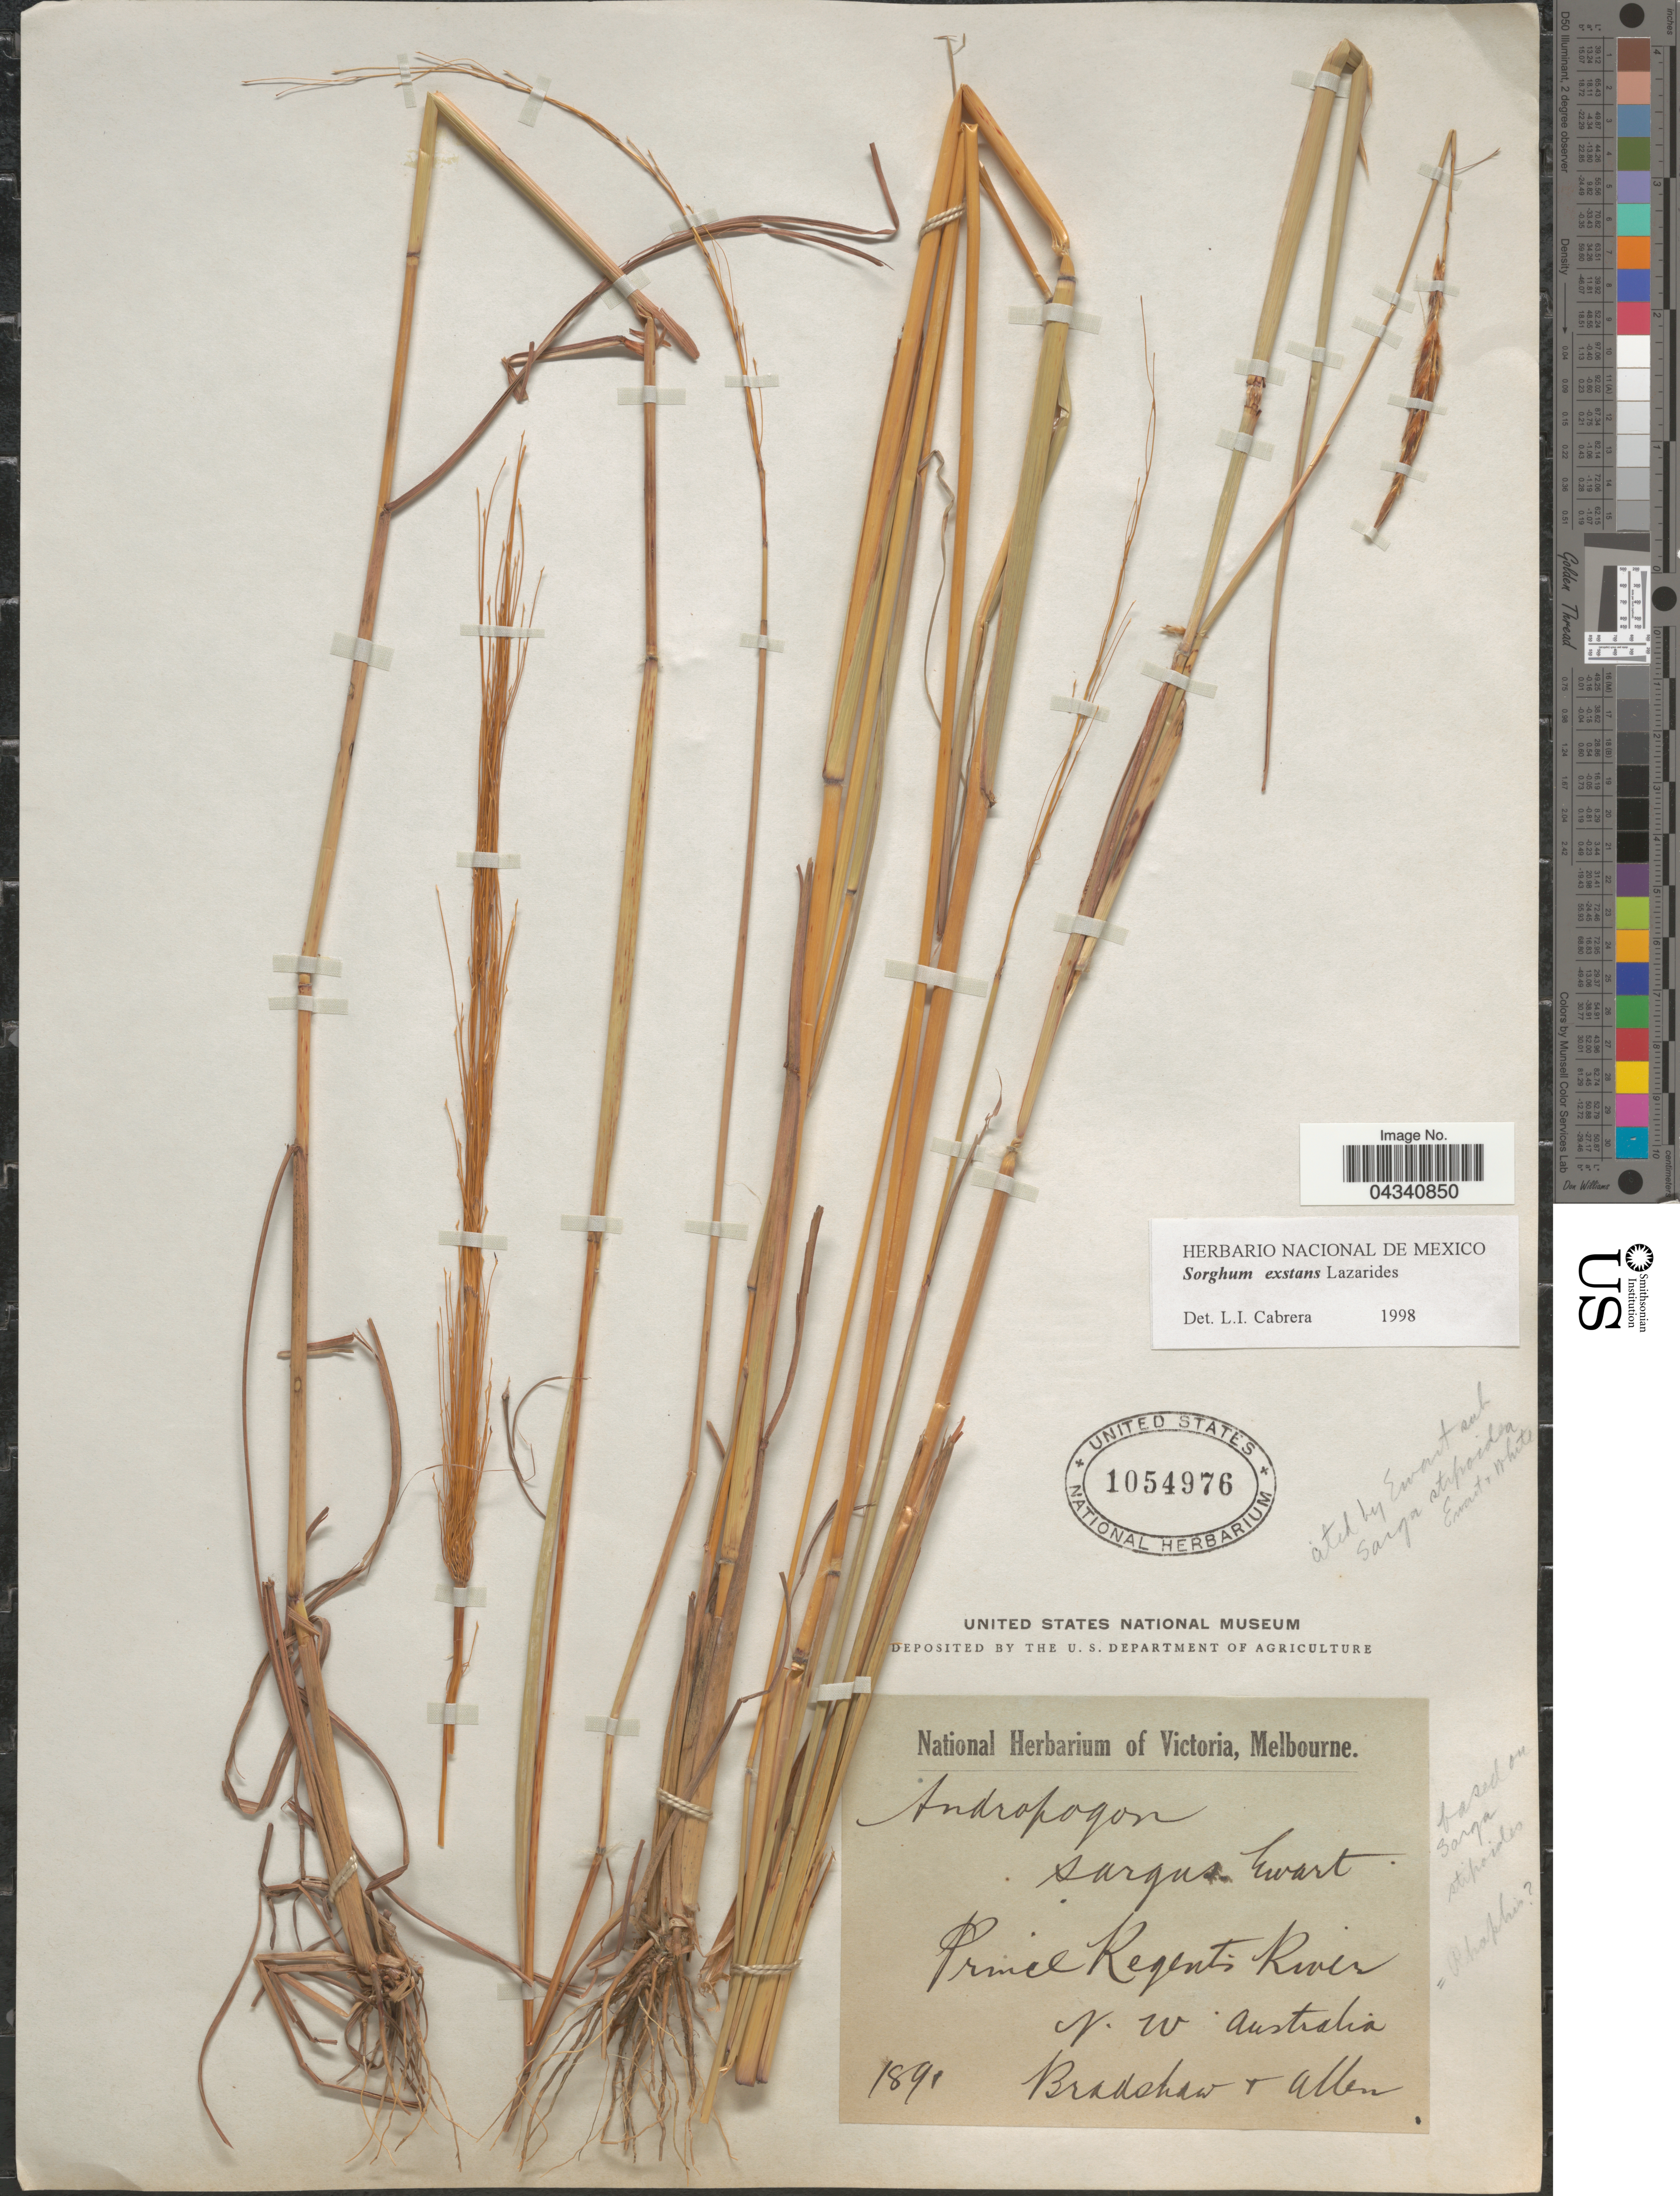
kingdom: Plantae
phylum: Tracheophyta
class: Liliopsida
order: Poales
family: Poaceae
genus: Sorghum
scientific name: Sorghum extans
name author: Lazarides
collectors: Bradshaw & -- Allen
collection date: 1891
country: Australia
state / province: Western Australia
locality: Prince Regent River. N. W. Australia.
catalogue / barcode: US 1054976